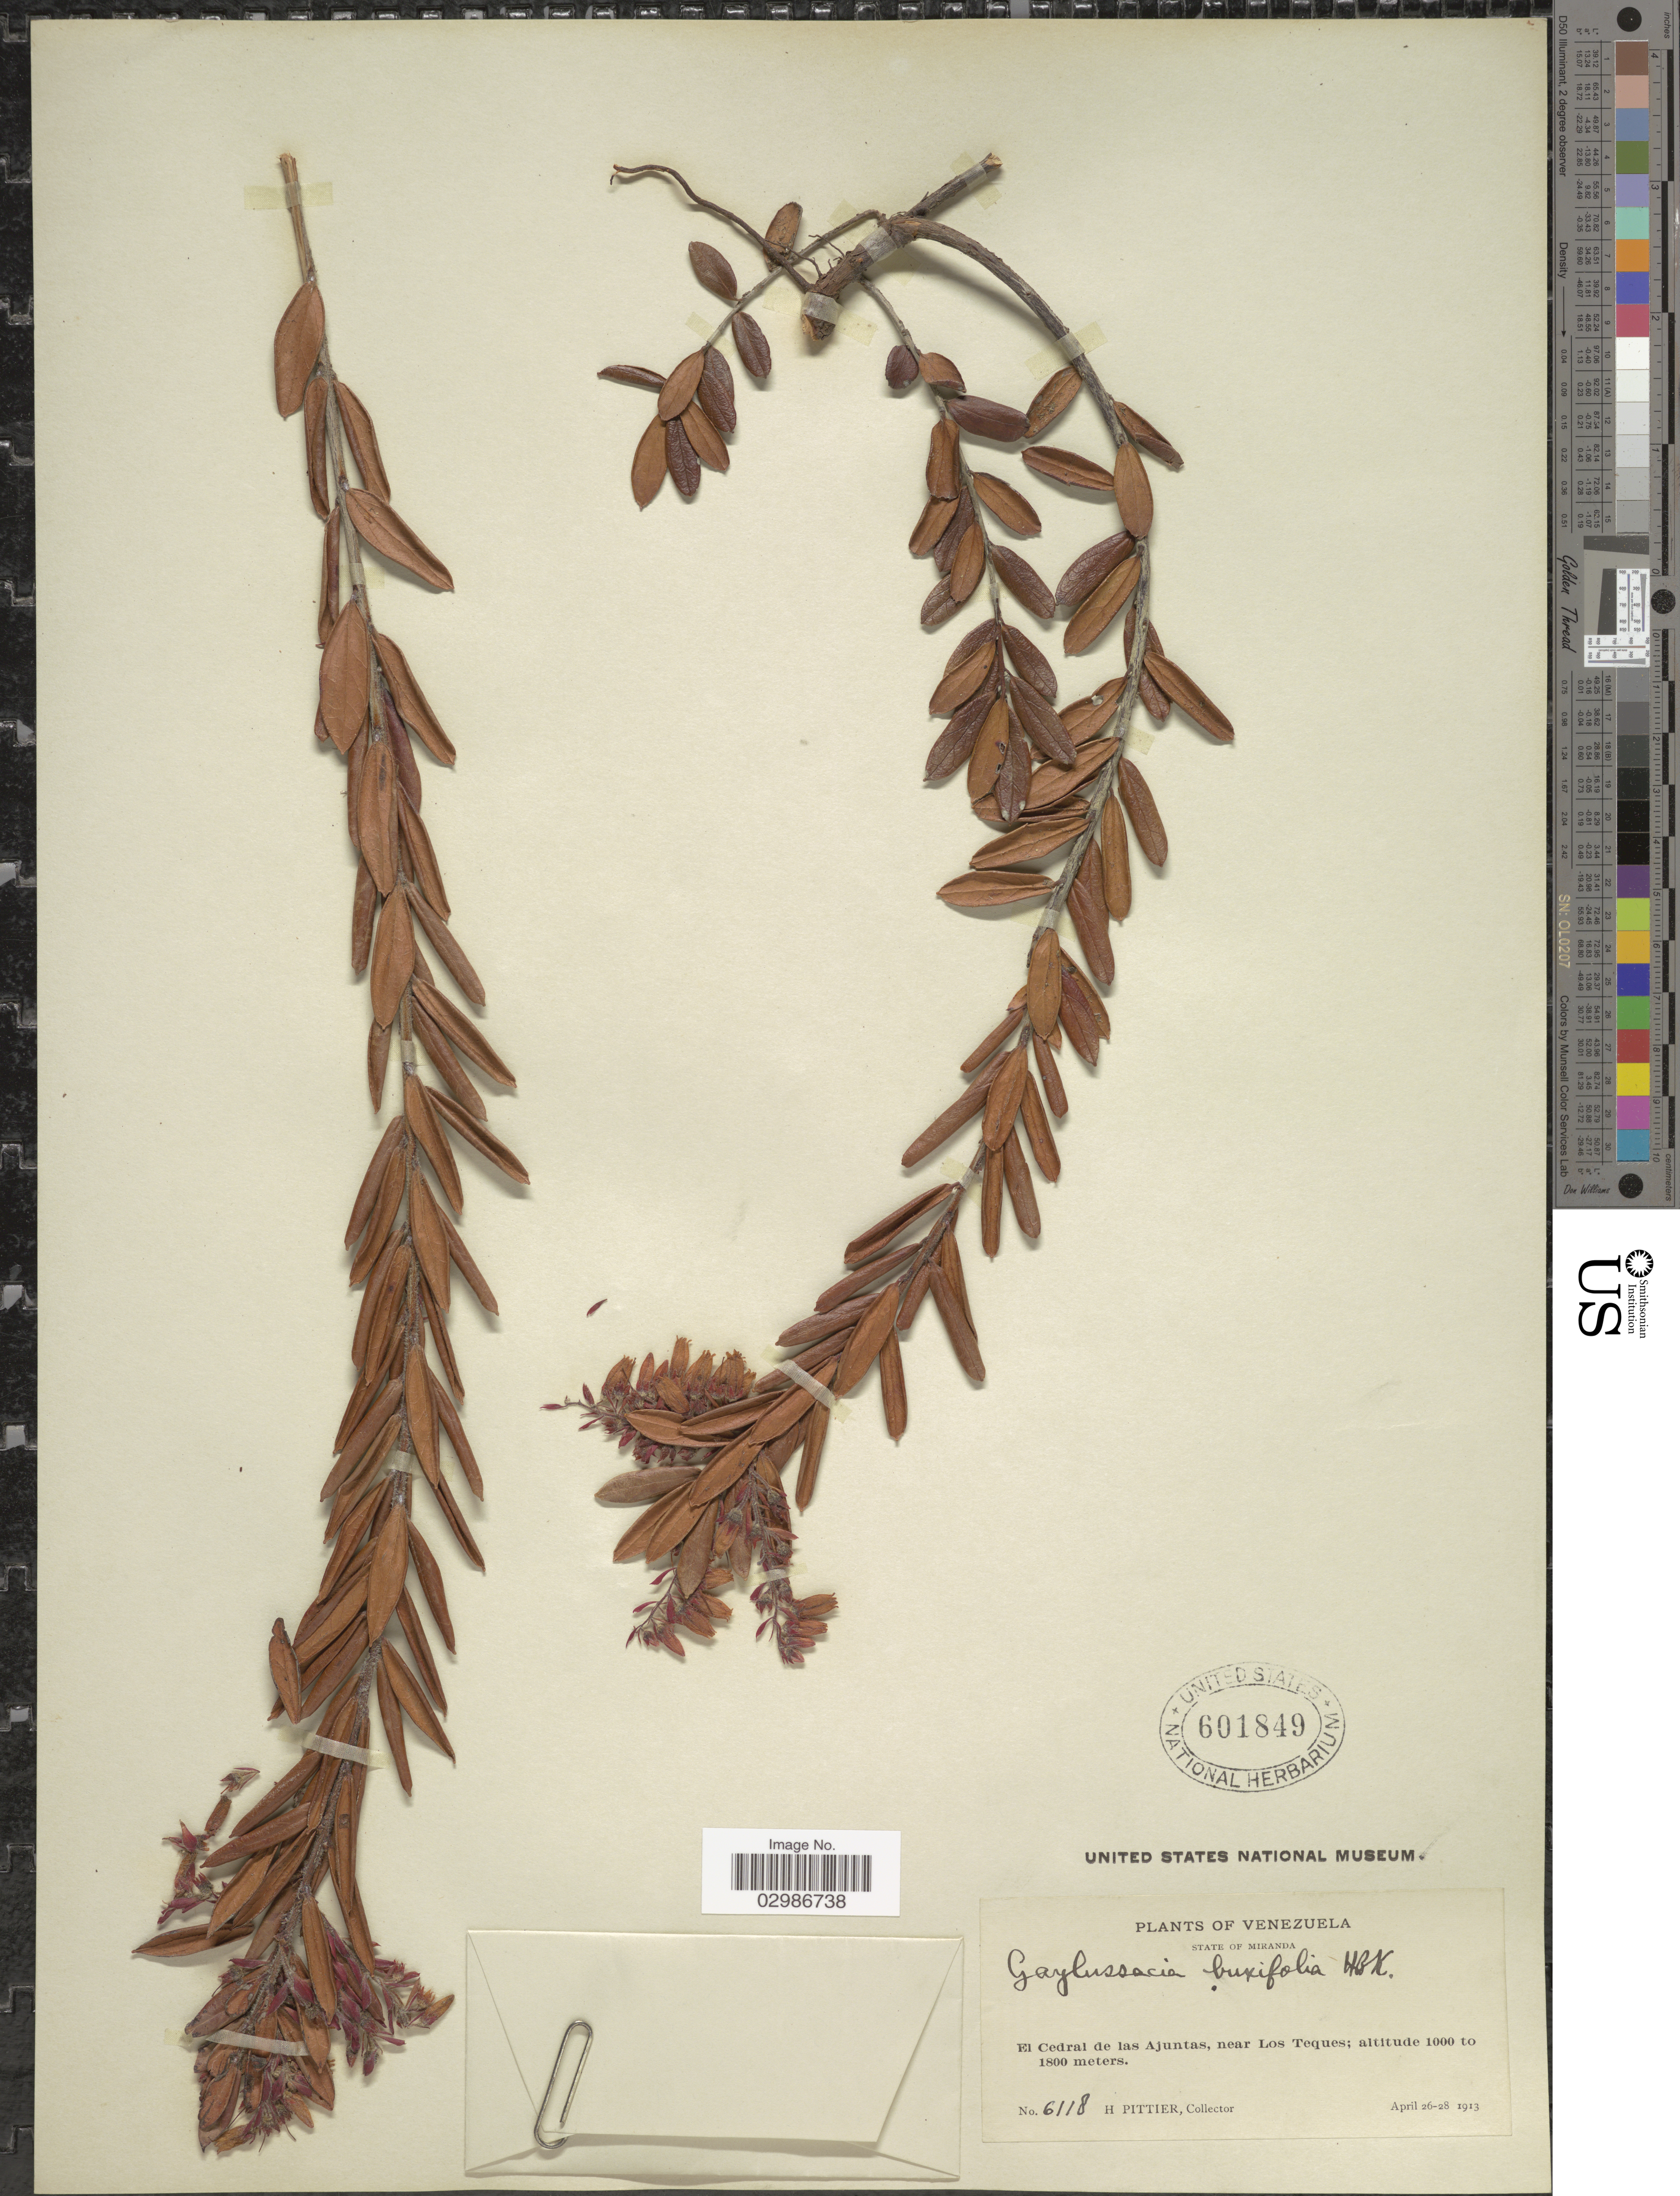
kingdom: Plantae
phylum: Tracheophyta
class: Magnoliopsida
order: Ericales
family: Ericaceae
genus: Gaylussacia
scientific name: Gaylussacia buxifolia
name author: Kunth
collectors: H. F. Pittier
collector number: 6118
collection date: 1913-04-26/1913-04-28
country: Venezuela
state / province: Miranda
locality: El Cedral de las Ajuntas, near Los Teques.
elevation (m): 1000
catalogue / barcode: US 601849